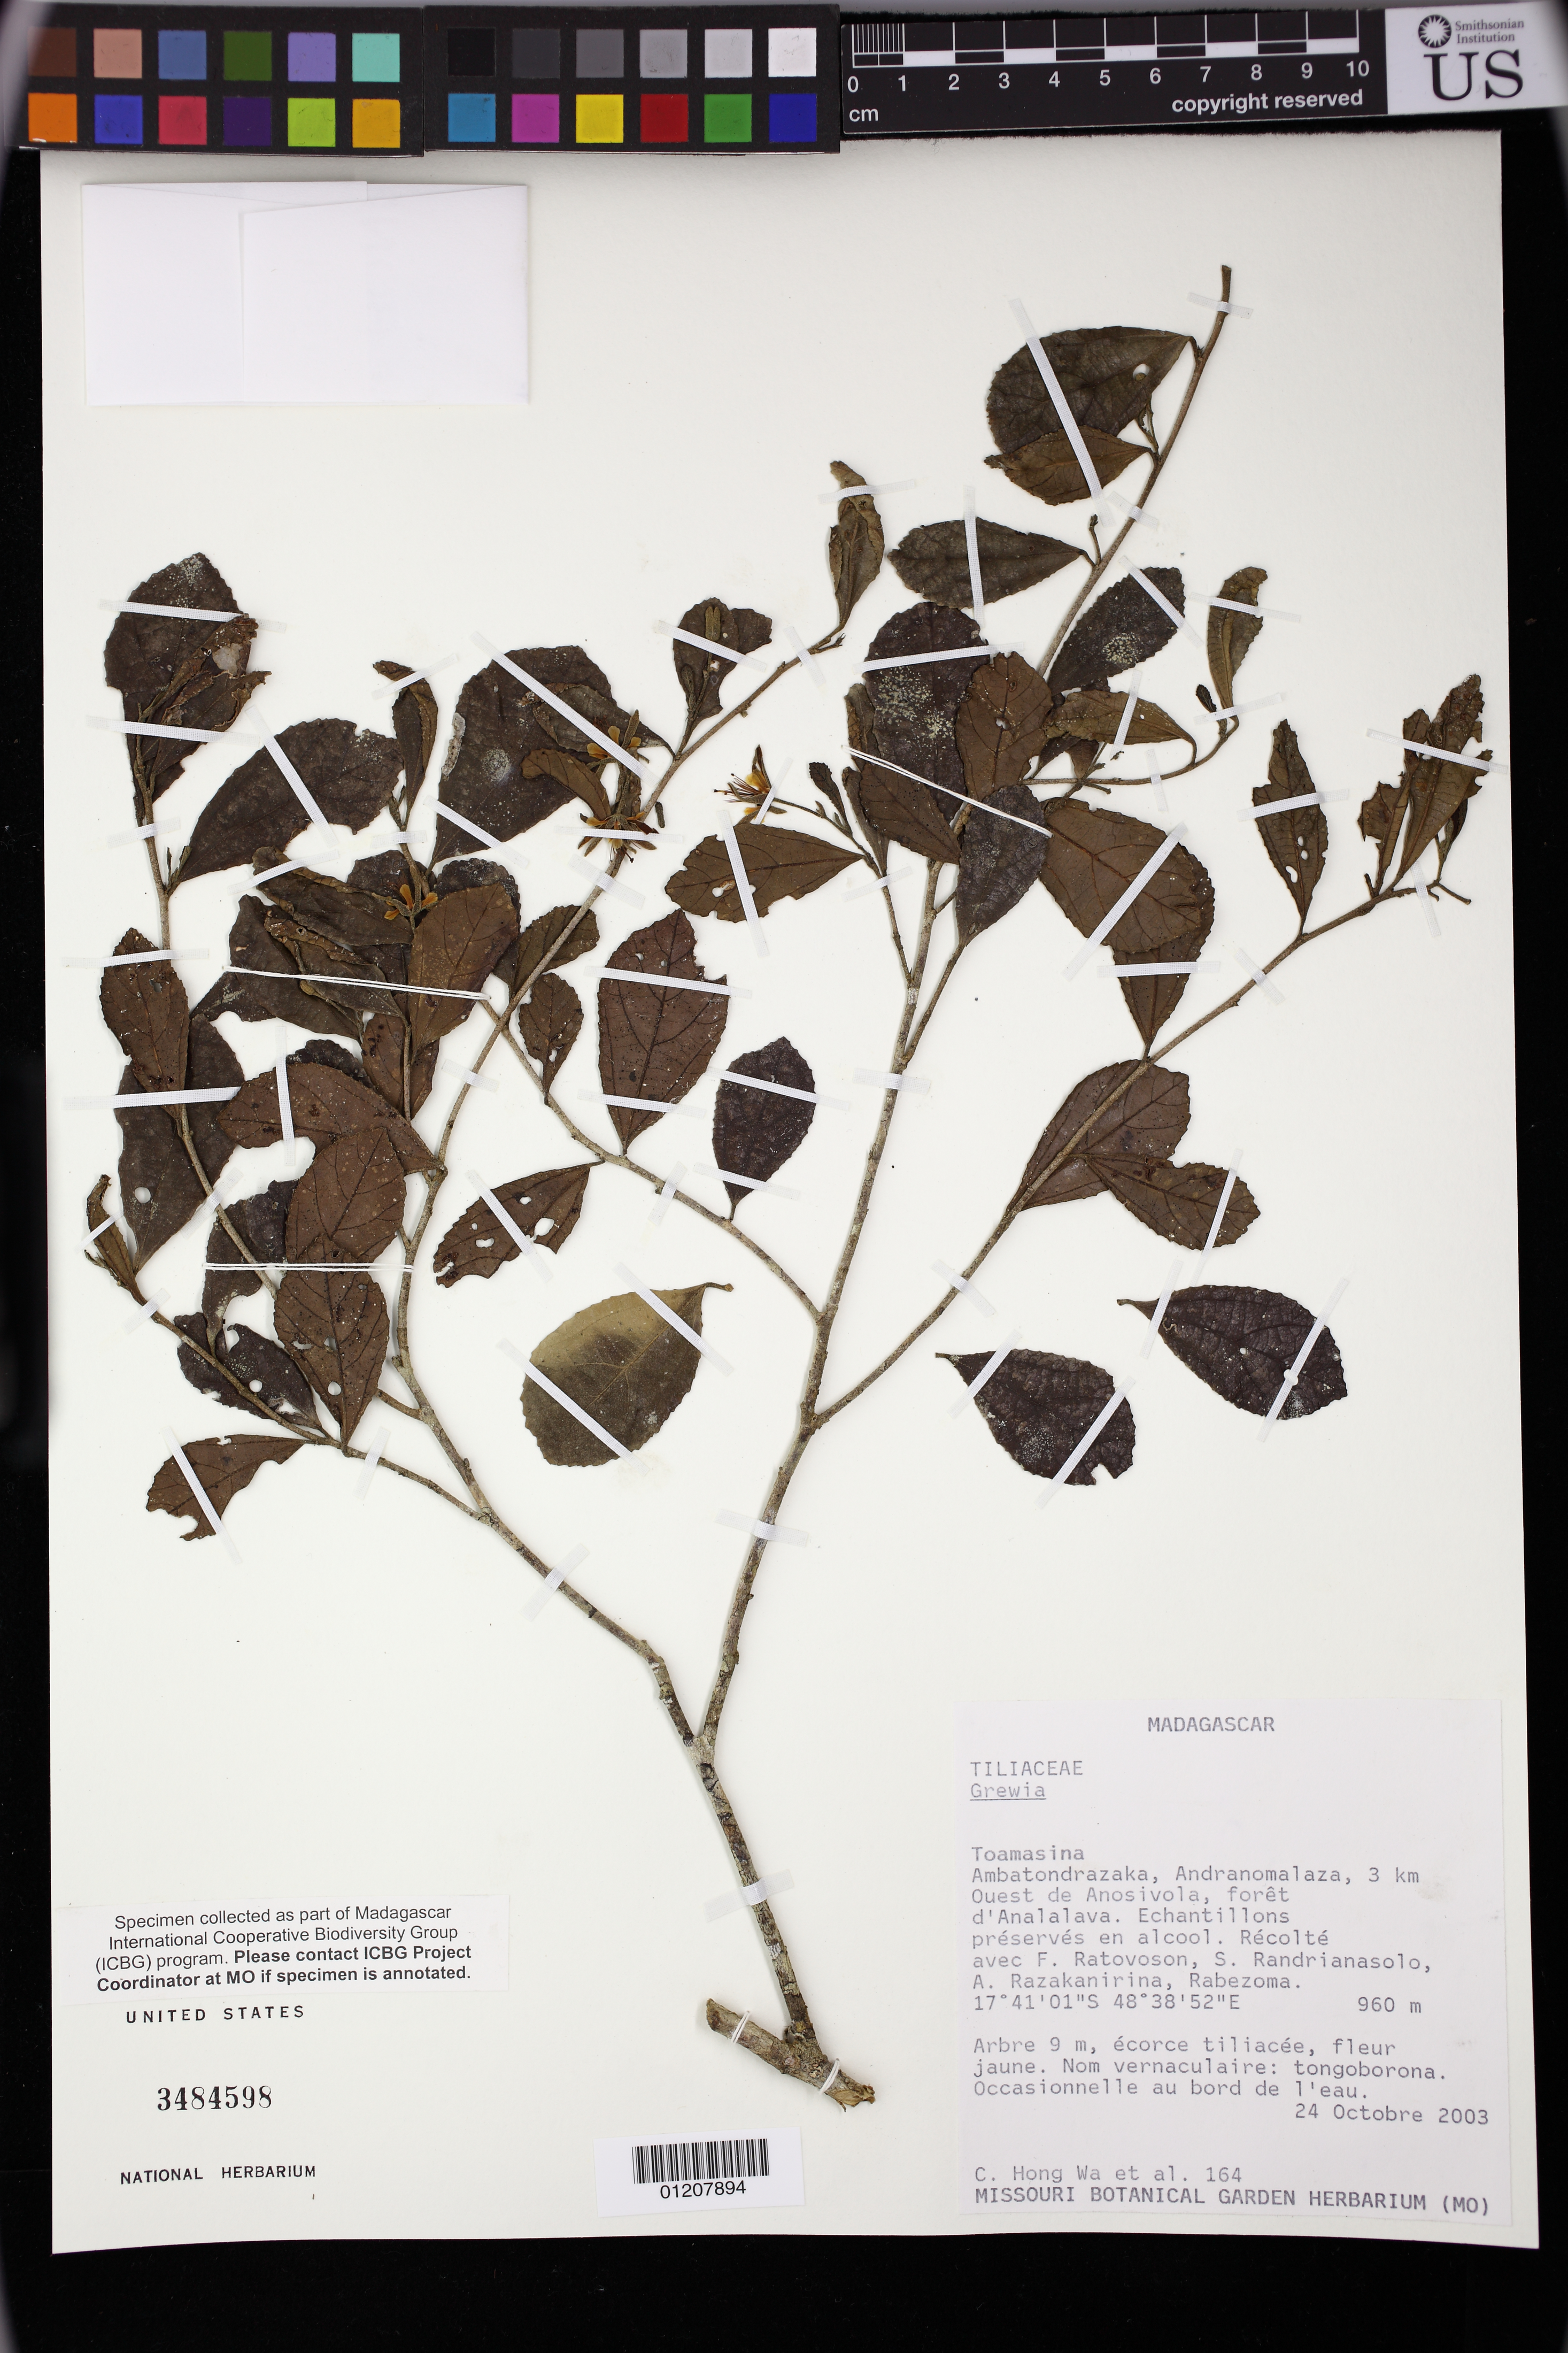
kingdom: Plantae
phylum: Tracheophyta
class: Magnoliopsida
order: Malvales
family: Malvaceae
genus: Grewia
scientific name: Grewia calvata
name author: Baker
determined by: Jourdain-Fievet, L.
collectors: C. Hong-Wa, F. Ratovoson, A. Randrianasolo & A. Razakanirina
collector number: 164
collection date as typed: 24 Oct 2003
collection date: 2003-10-24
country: Madagascar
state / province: Sofia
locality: Toamasina. Ambatondrazaka, Andranomalaza, 3 km Quest de Anosivola, foret d'Analalava.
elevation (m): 960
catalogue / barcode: US 3484598